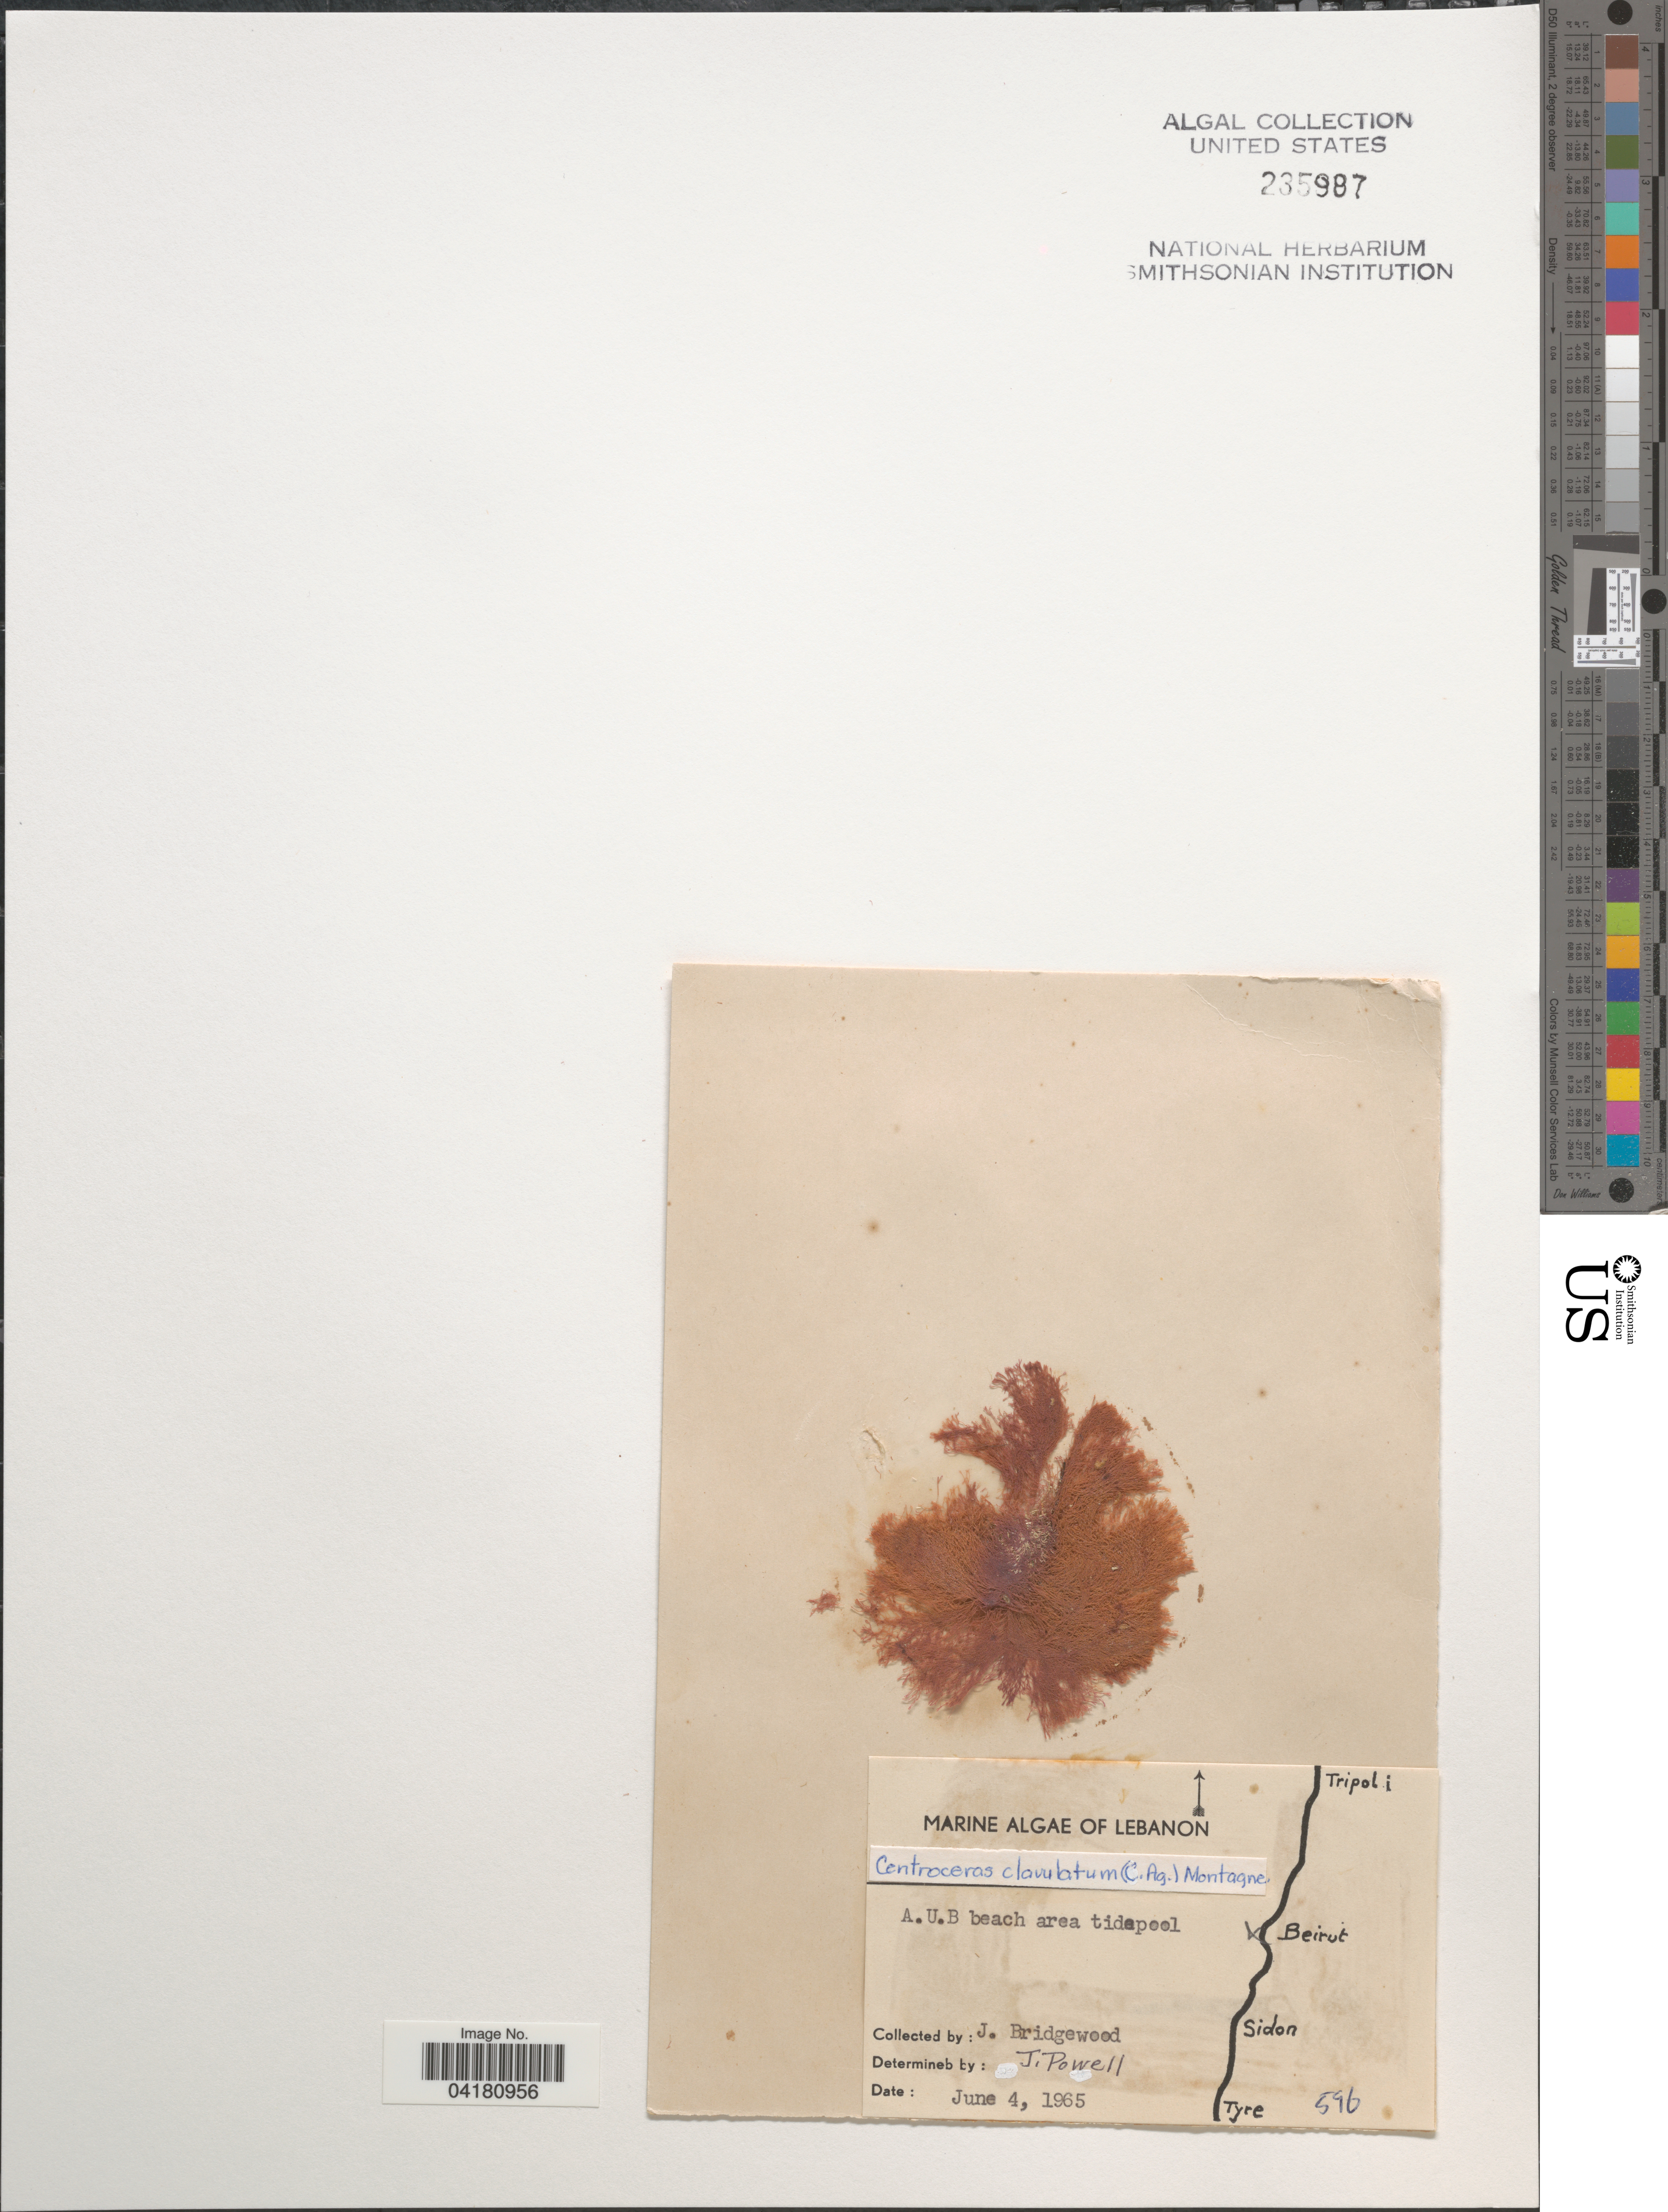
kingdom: Plantae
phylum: Rhodophyta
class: Florideophyceae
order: Ceramiales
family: Ceramiaceae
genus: Centroceras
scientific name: Centroceras clavulatum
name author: (C. Agardh) Mont.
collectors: J. Bridgewood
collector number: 596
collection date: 1965-06-04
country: Lebanon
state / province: Beyrouth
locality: A.U.B. beach area tidepool. Beirut.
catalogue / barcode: US 235987